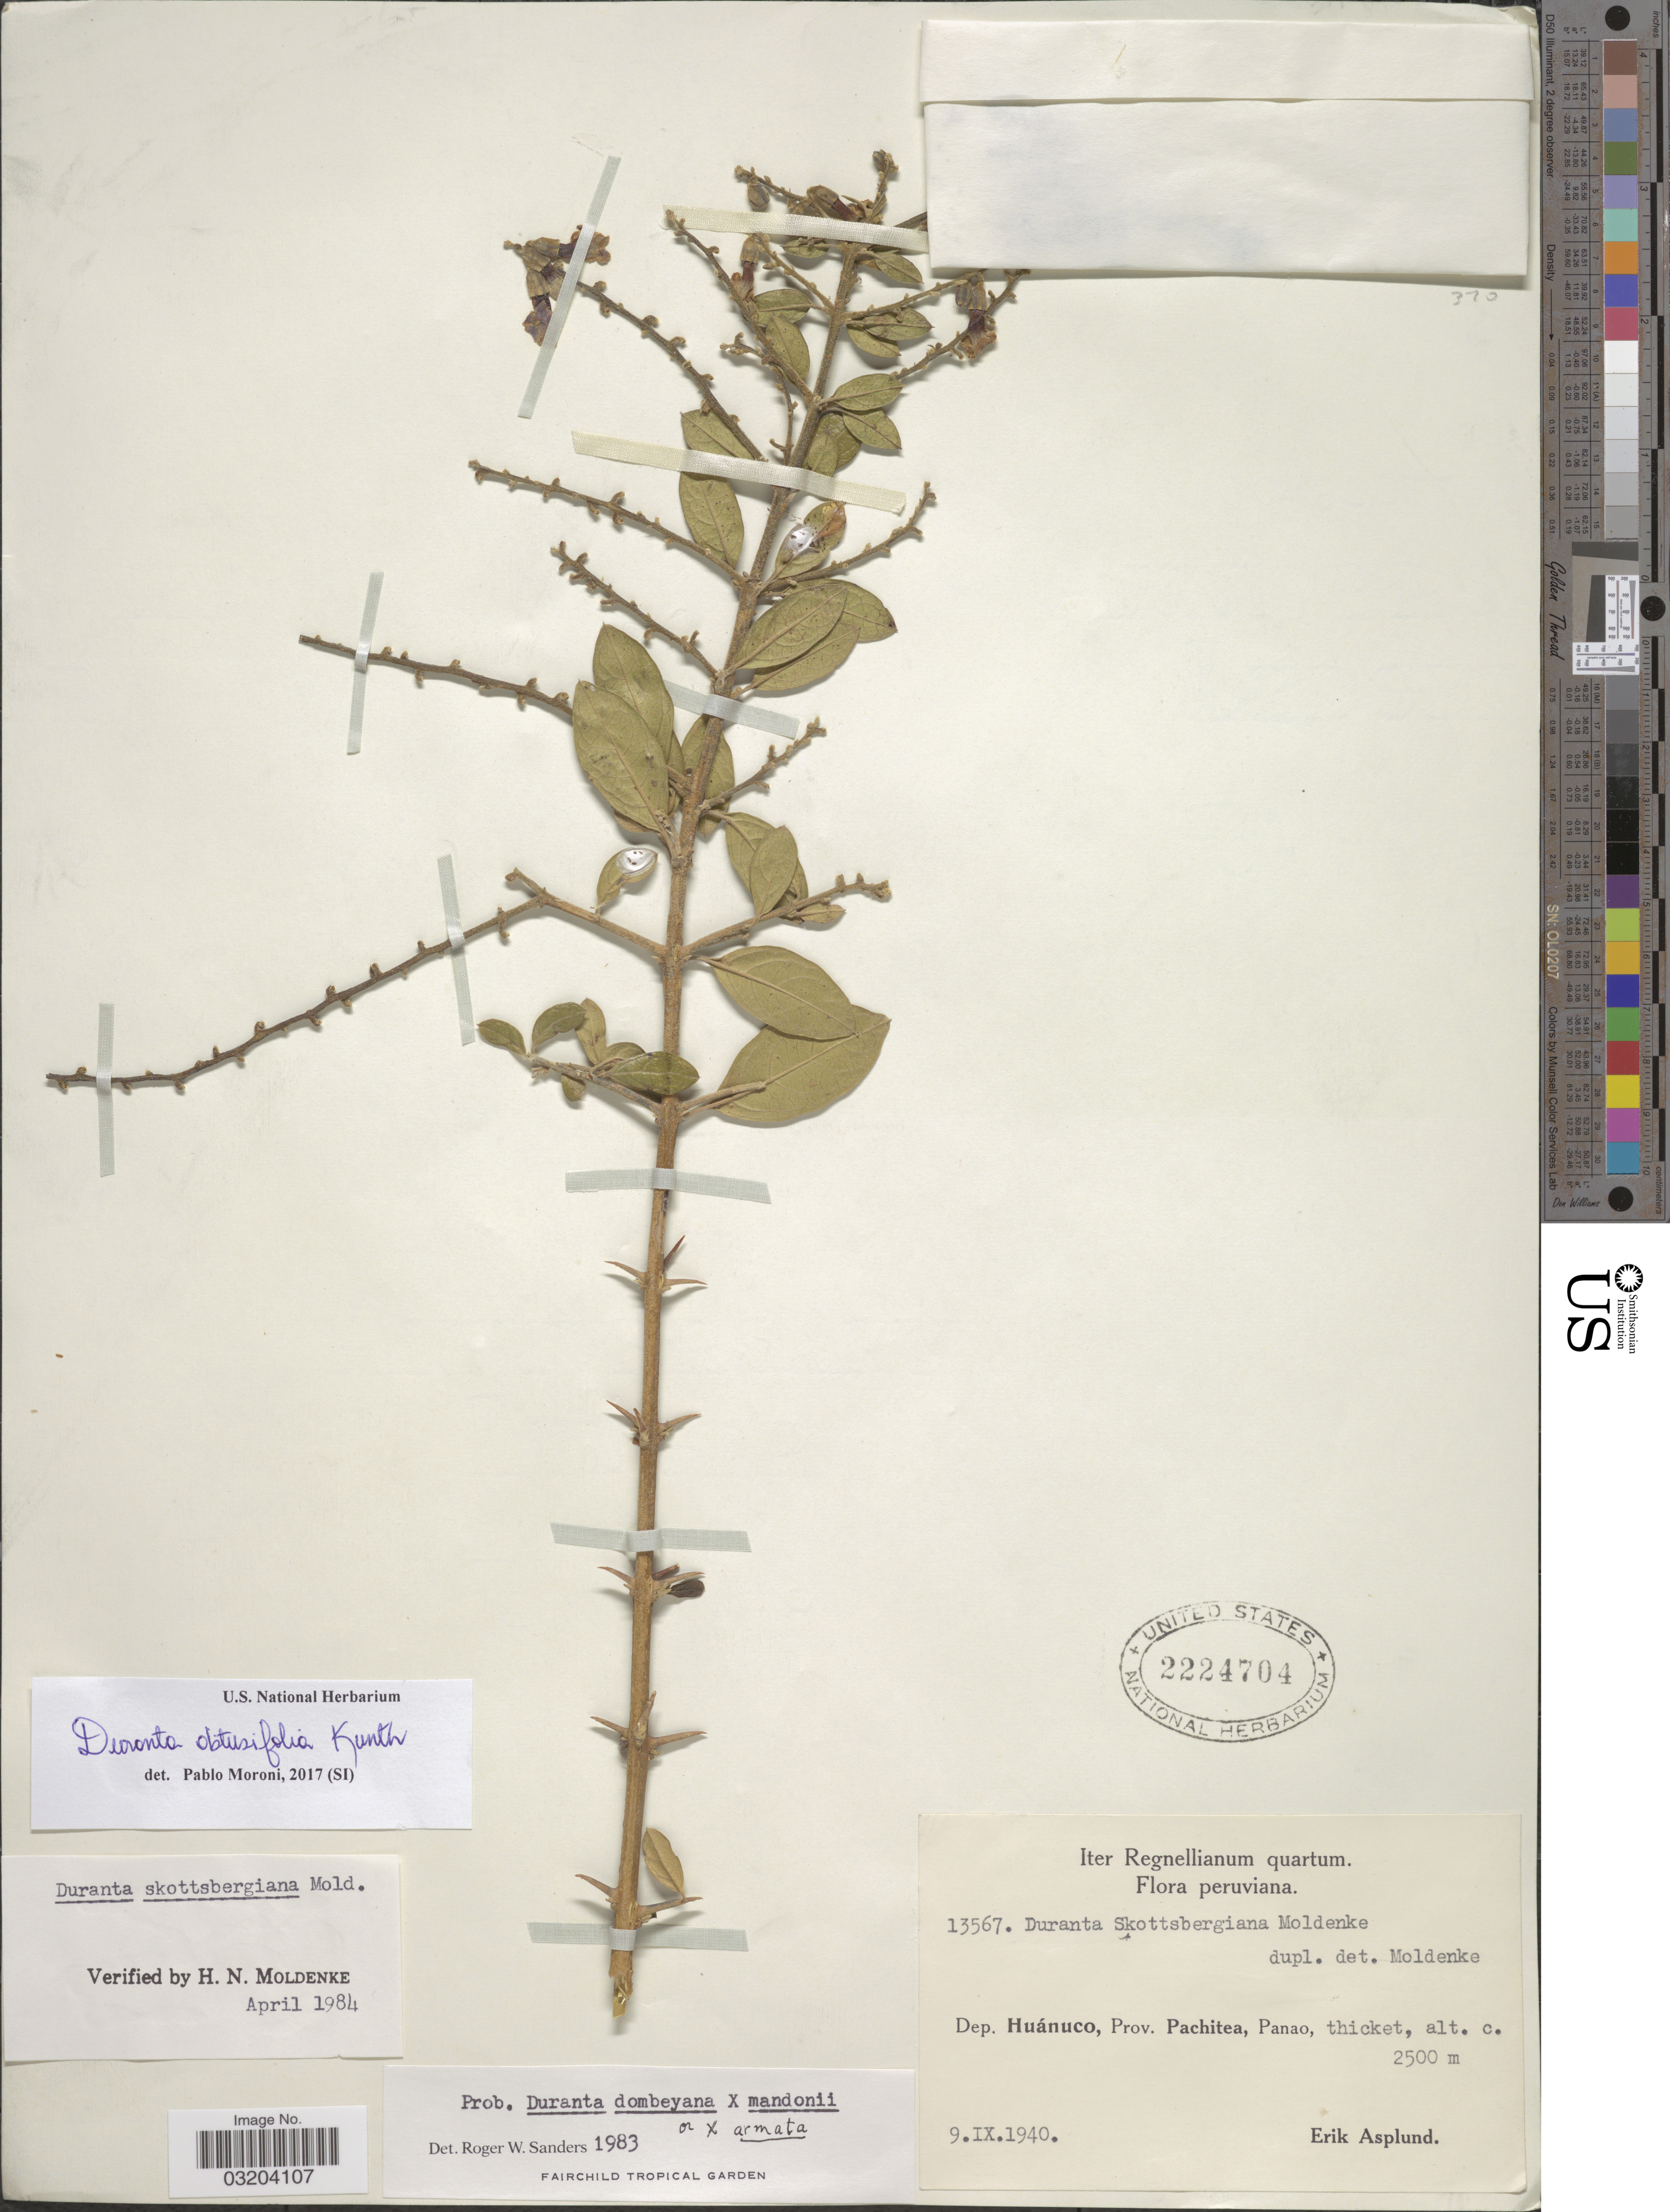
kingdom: Plantae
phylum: Tracheophyta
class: Magnoliopsida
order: Lamiales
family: Verbenaceae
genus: Duranta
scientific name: Duranta peruviana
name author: Moldenke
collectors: E. Asplund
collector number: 13567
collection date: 1940-09-09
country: Peru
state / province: Huánuco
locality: Dep. Huánuco, Prov. Pachitea, Panao.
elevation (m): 2500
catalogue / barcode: US 2224704